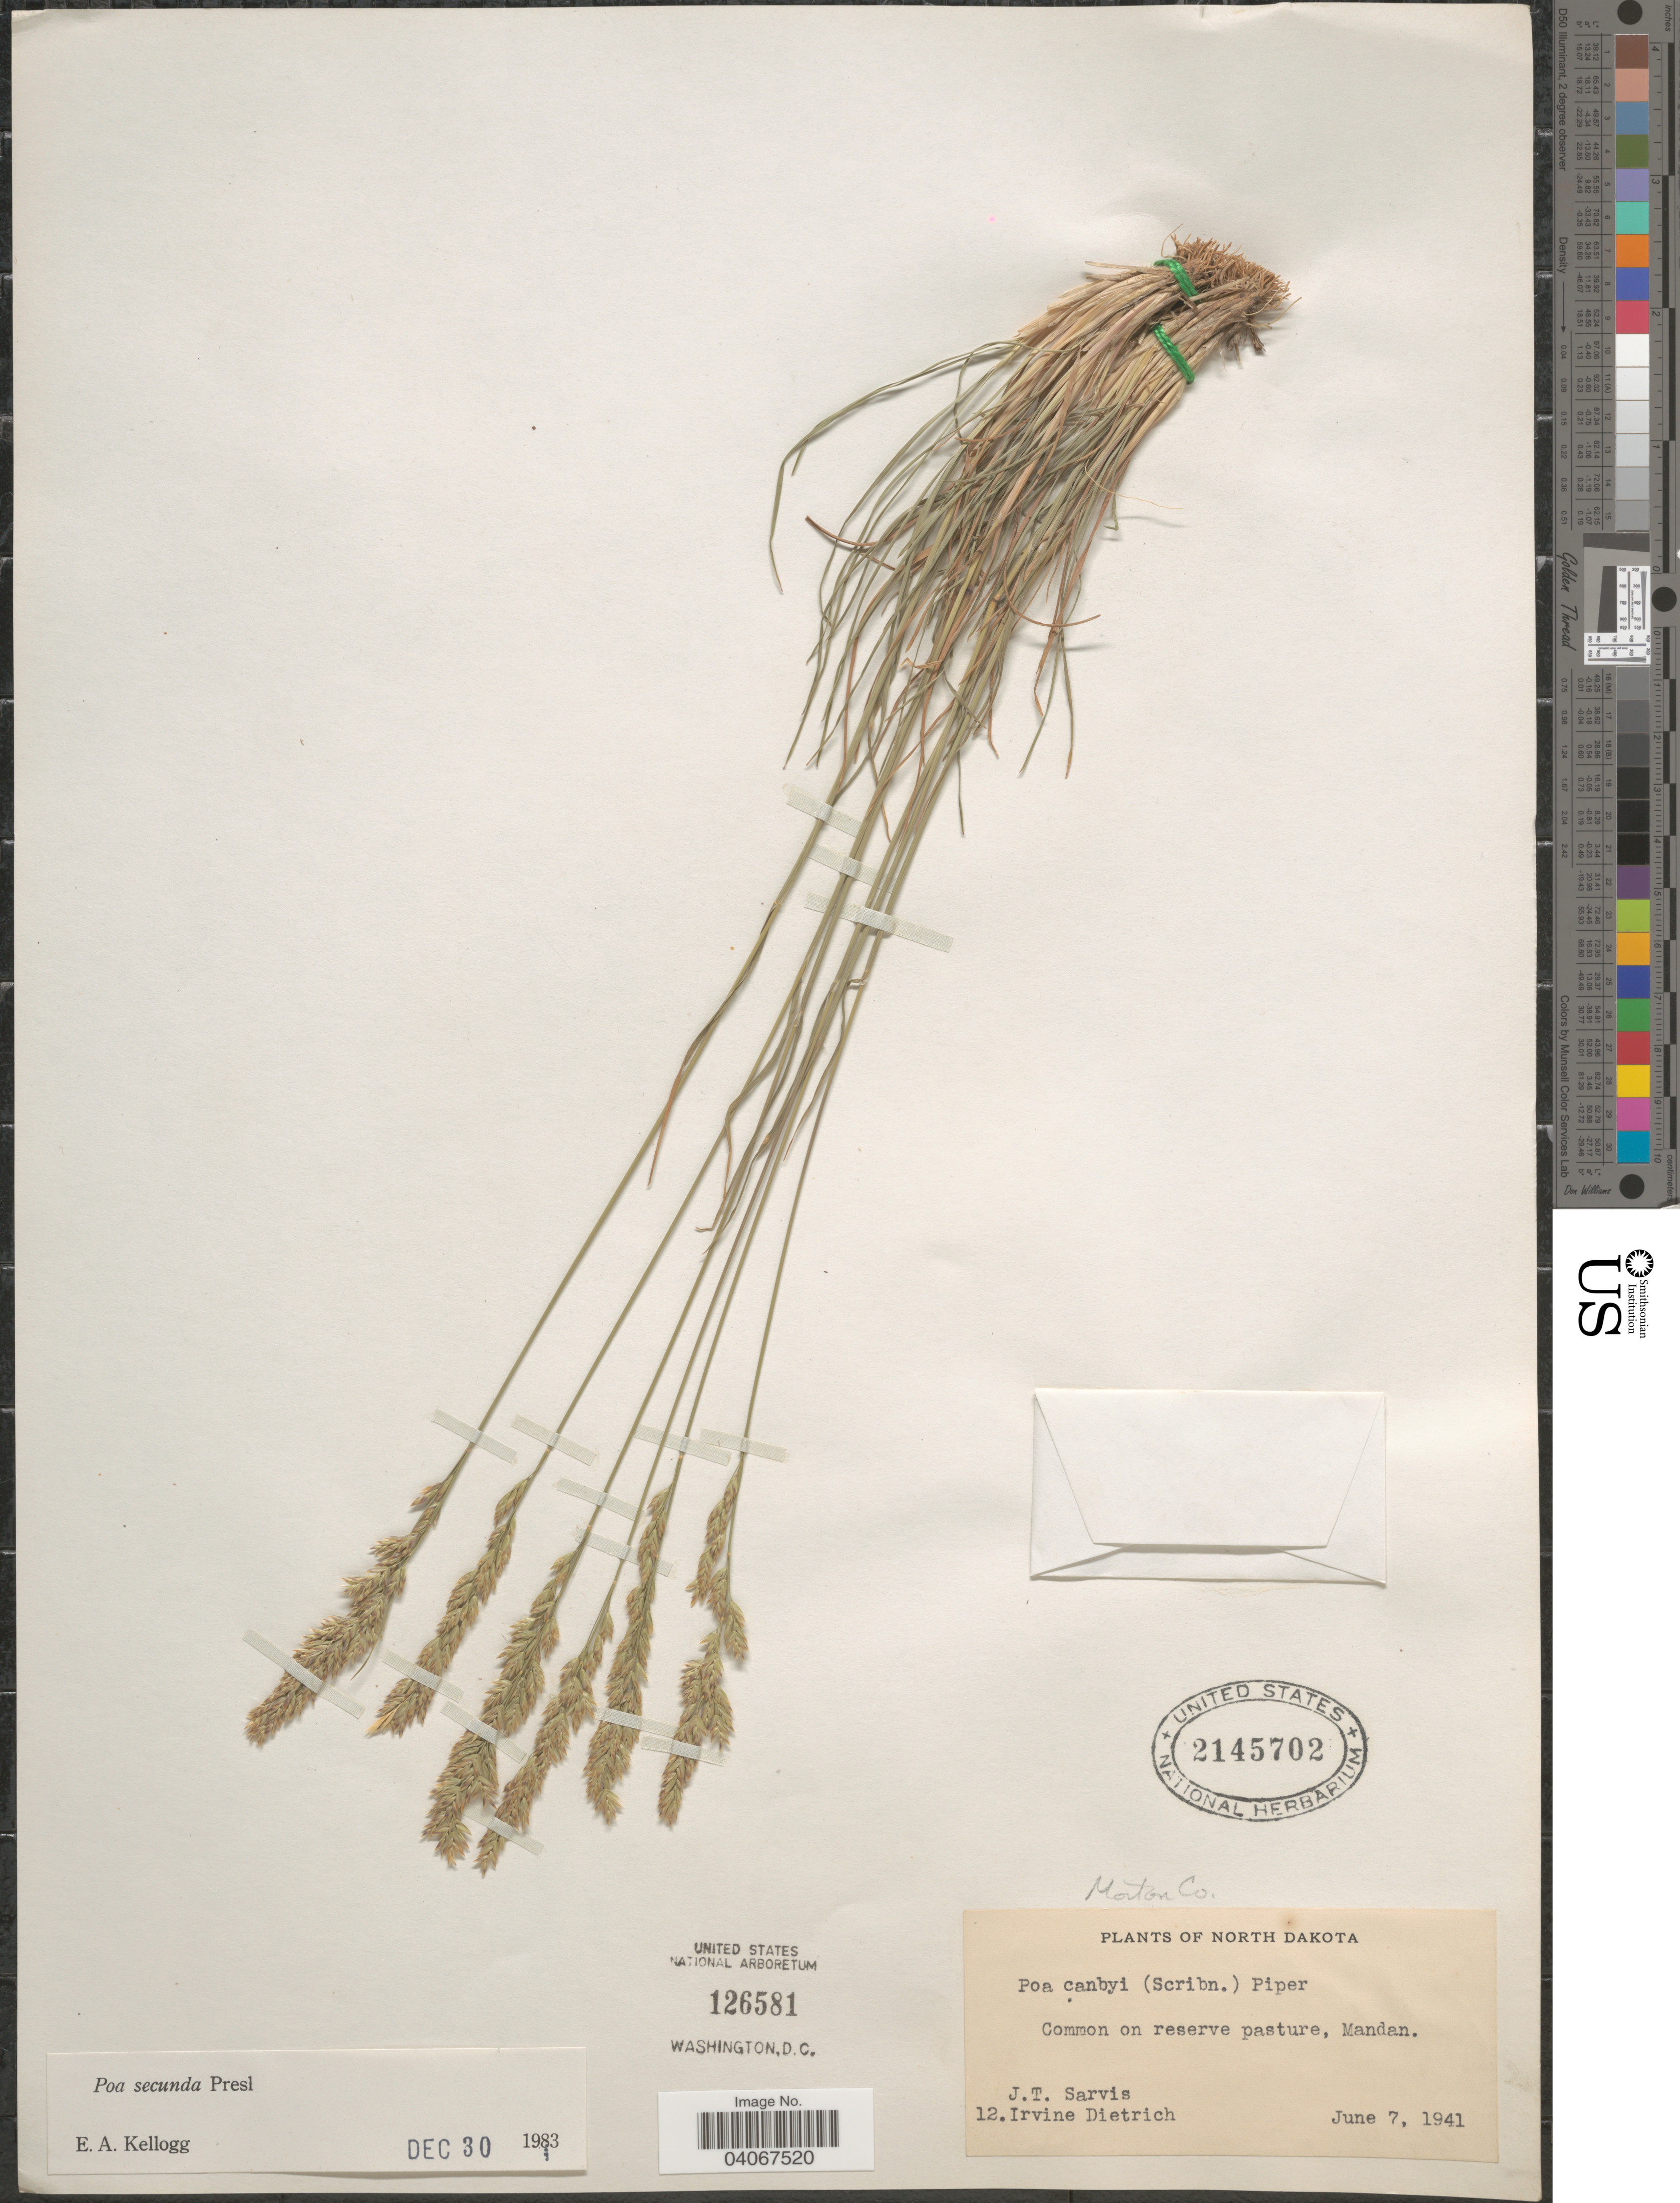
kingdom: Plantae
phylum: Tracheophyta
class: Liliopsida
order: Poales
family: Poaceae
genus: Poa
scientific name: Poa secunda subsp. secunda var. secunda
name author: J. Presl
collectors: I. Dietrich & J. Sarvis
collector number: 12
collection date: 1941-06-07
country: United States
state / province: North Dakota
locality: Morton Co. On reserve pasture, Mandan.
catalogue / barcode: US 2145702